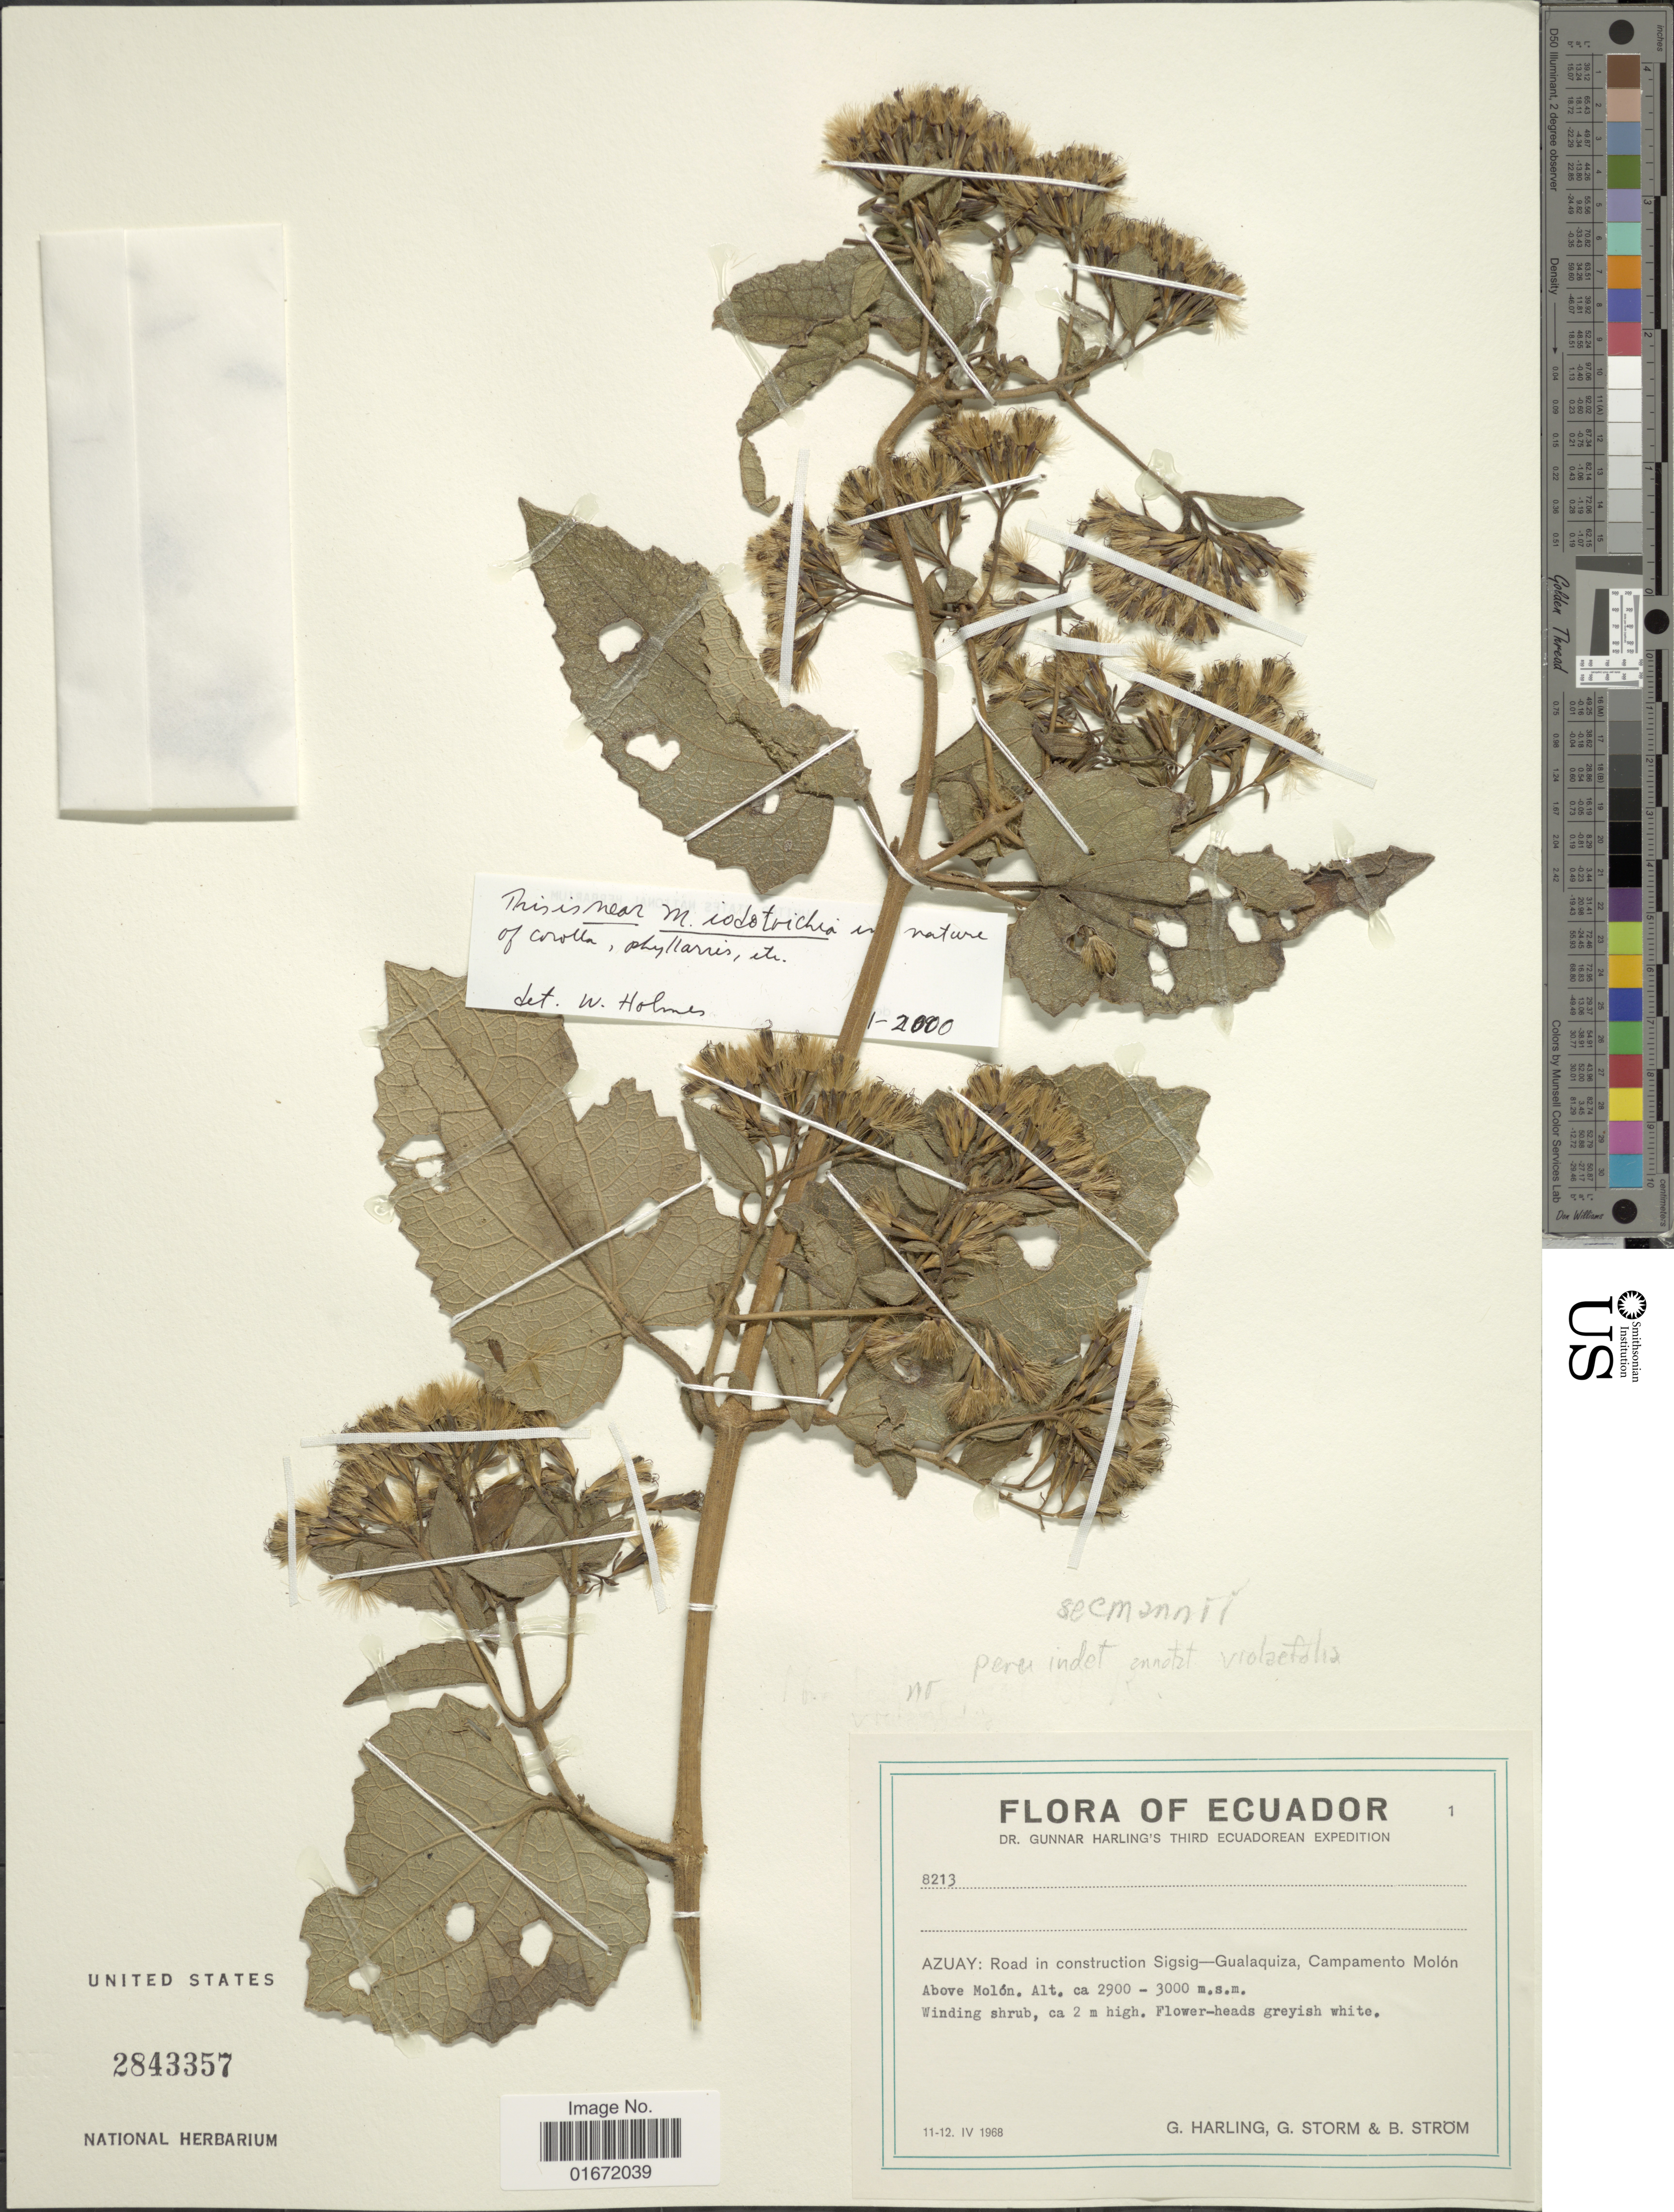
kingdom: Plantae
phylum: Tracheophyta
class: Magnoliopsida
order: Asterales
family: Asteraceae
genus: Mikania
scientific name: Mikania seemannii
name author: B.L. Rob.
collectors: G. Harling, G. Storm & B. Ström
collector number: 8213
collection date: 1968-04-11/1968-04-12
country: Ecuador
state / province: Azuay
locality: Azuay: Road in construction Sigsig - Gualaquiza, Campamento Molón. Above Molón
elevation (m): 2900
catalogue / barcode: US 2843357